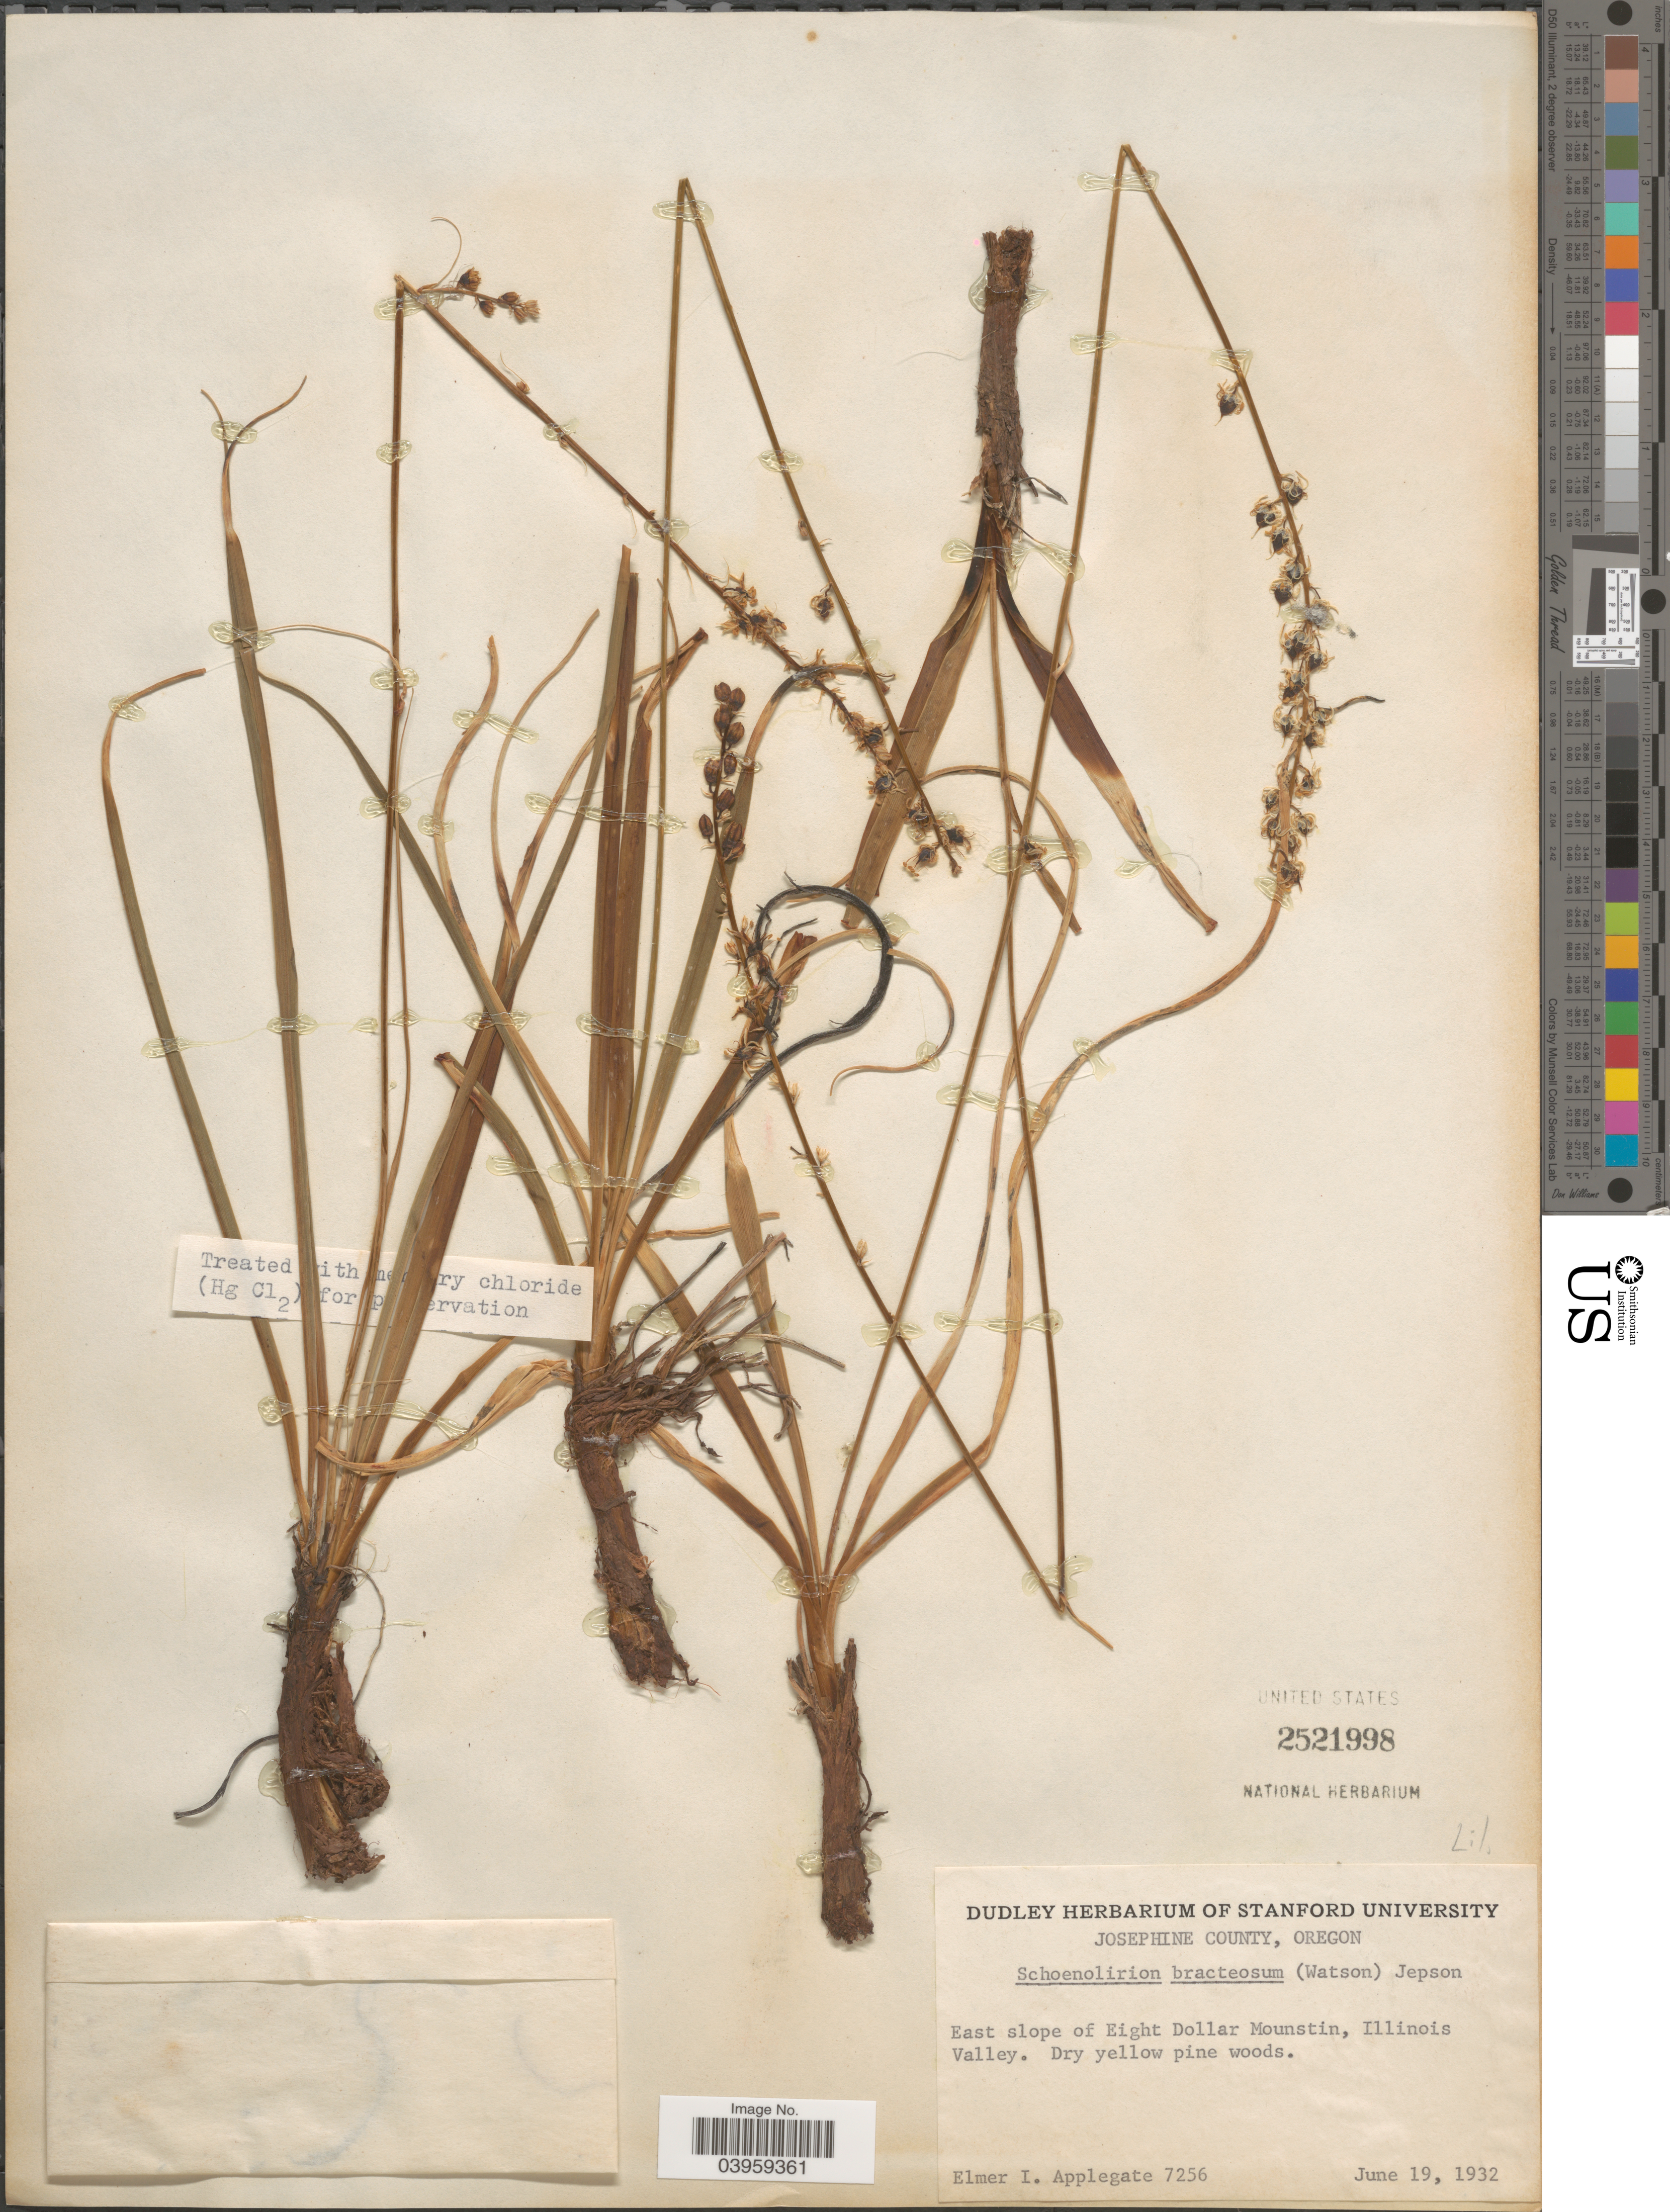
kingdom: Plantae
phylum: Tracheophyta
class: Liliopsida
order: Asparagales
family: Asparagaceae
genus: Hastingsia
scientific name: Hastingsia bracteosa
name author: S. Watson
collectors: E. I. Applegate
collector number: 7256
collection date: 1932-06-19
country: United States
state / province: Oregon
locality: Josephine County. East slope of Eight Dollar Mounstin, Illinois Valley.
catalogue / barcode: US 2521998